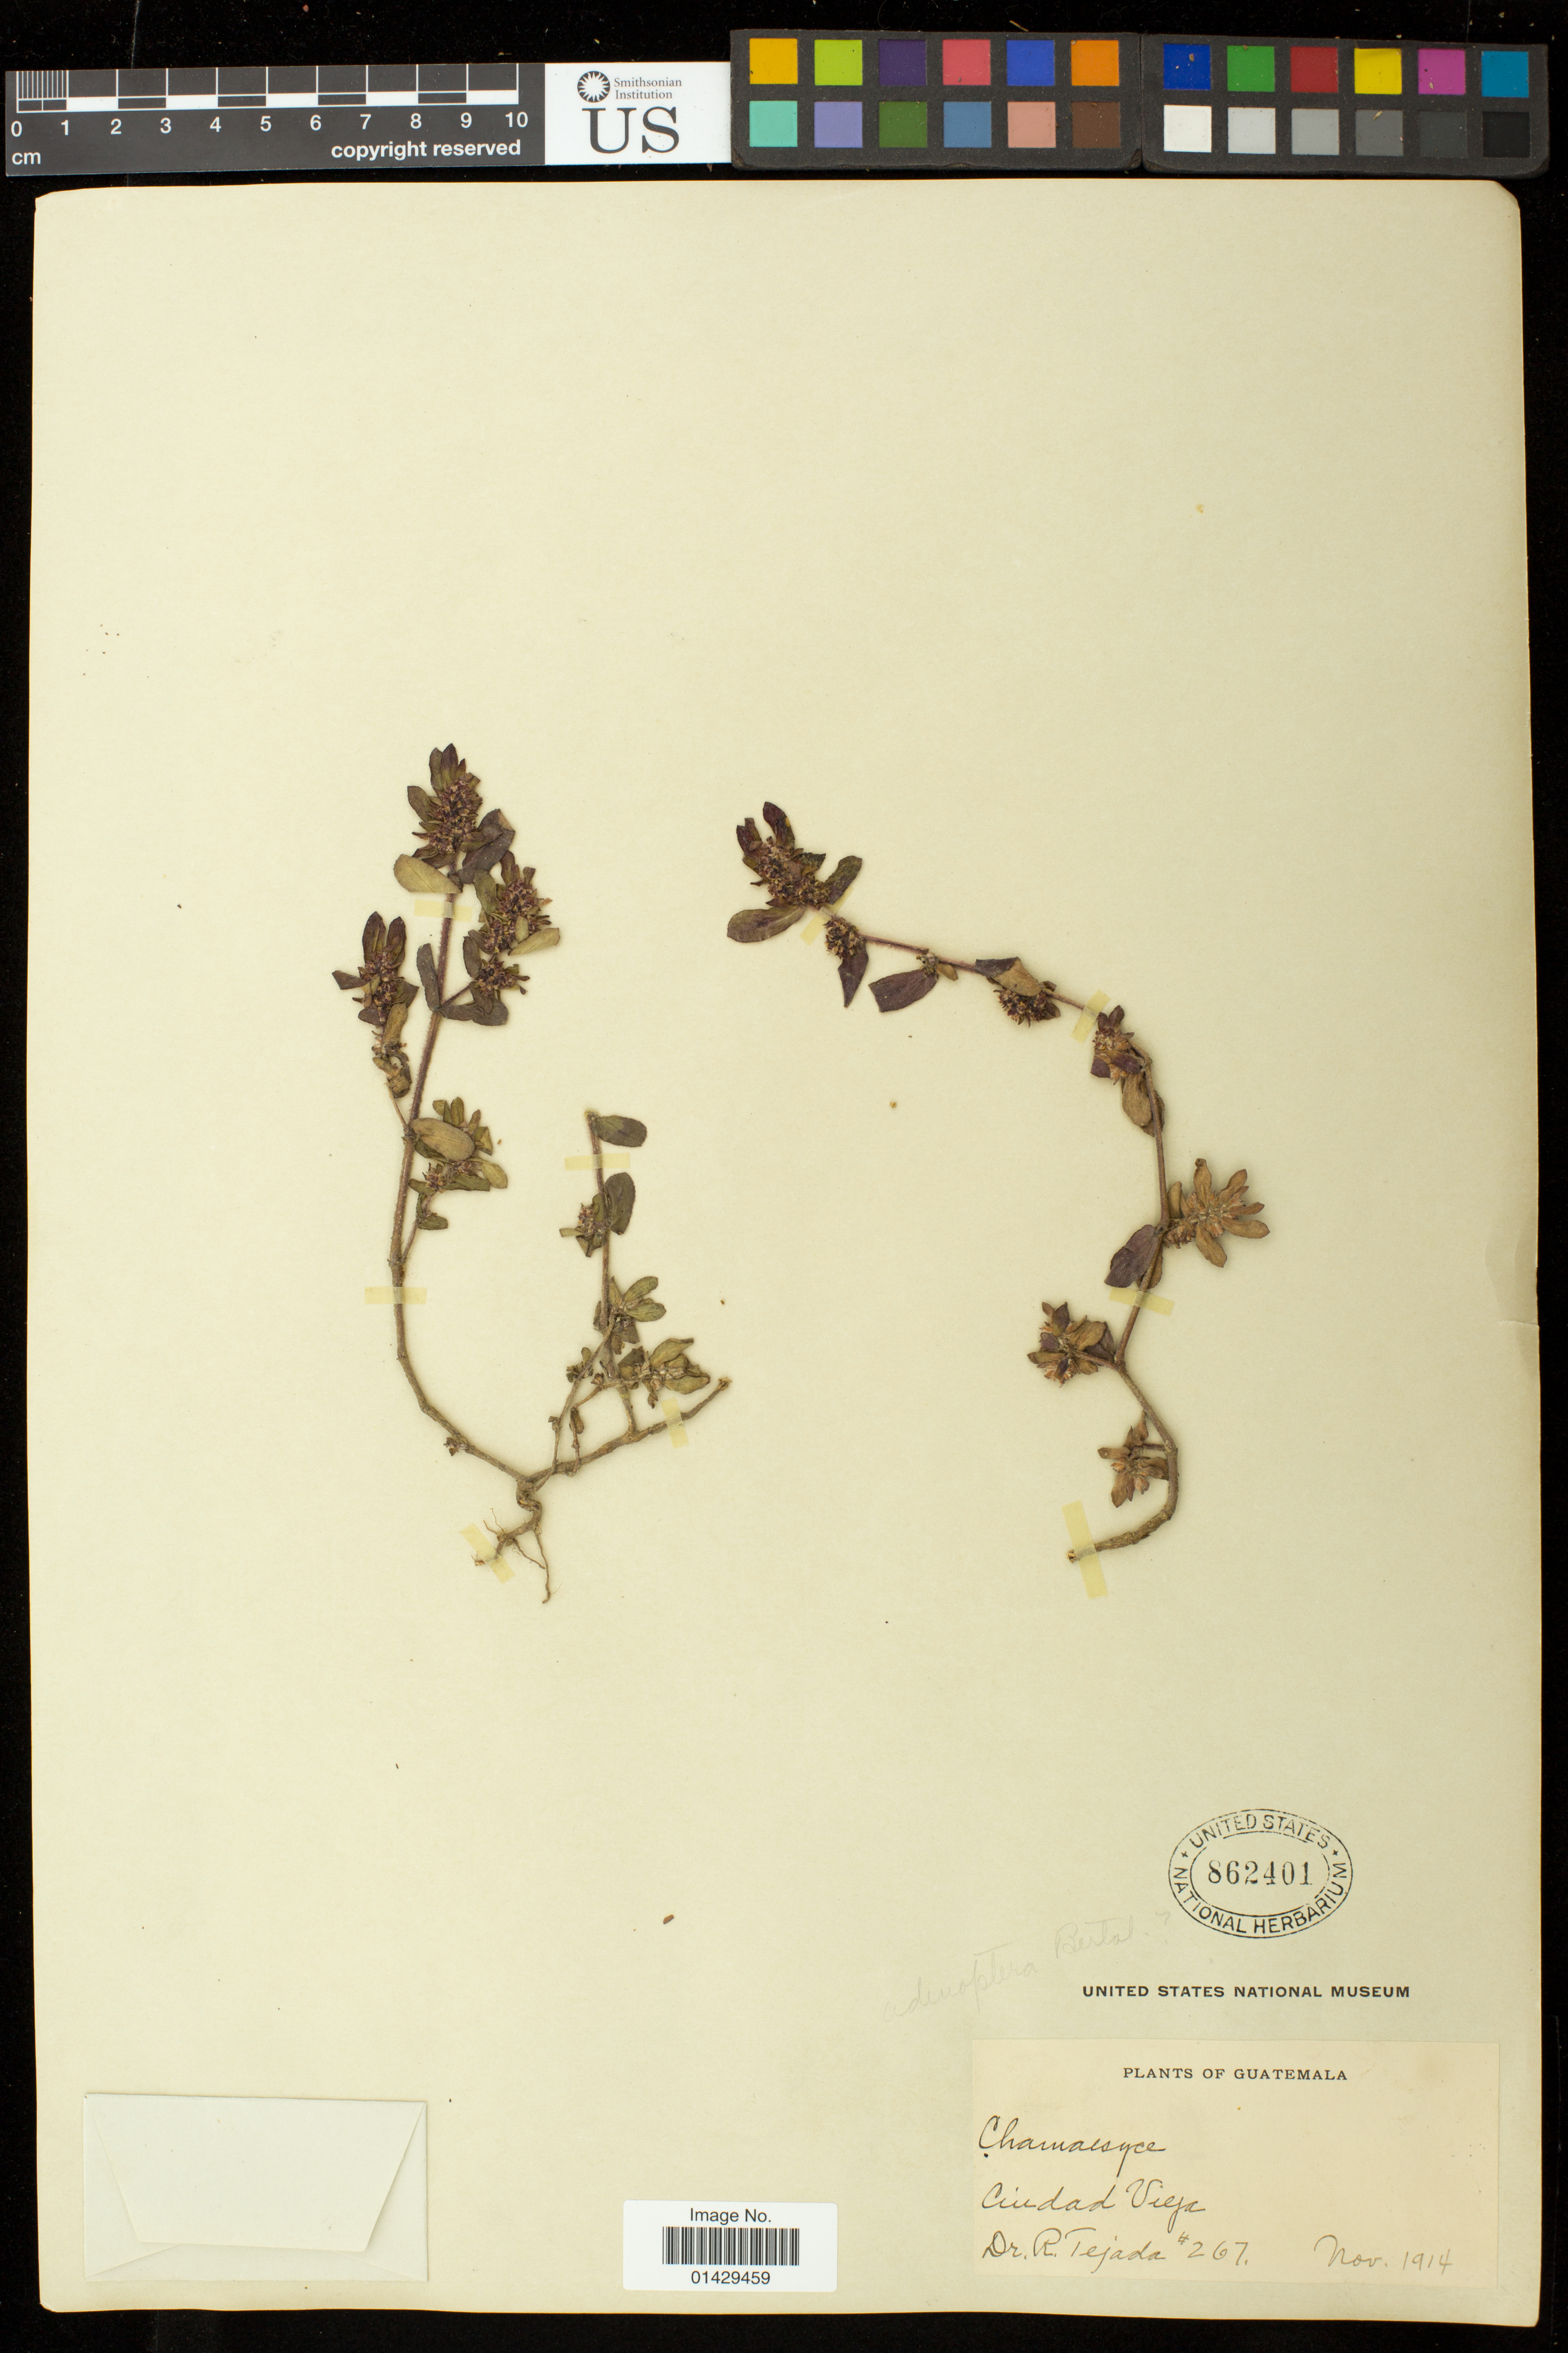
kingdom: Plantae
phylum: Tracheophyta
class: Magnoliopsida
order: Malpighiales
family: Euphorbiaceae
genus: Euphorbia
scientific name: Euphorbia densiflora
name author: (Klotzsch & Garcke) Klotzsch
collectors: R. Tejada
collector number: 267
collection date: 1914-11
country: Guatemala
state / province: Sacatepéquez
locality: Ciudad Vieja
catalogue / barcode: US 862401